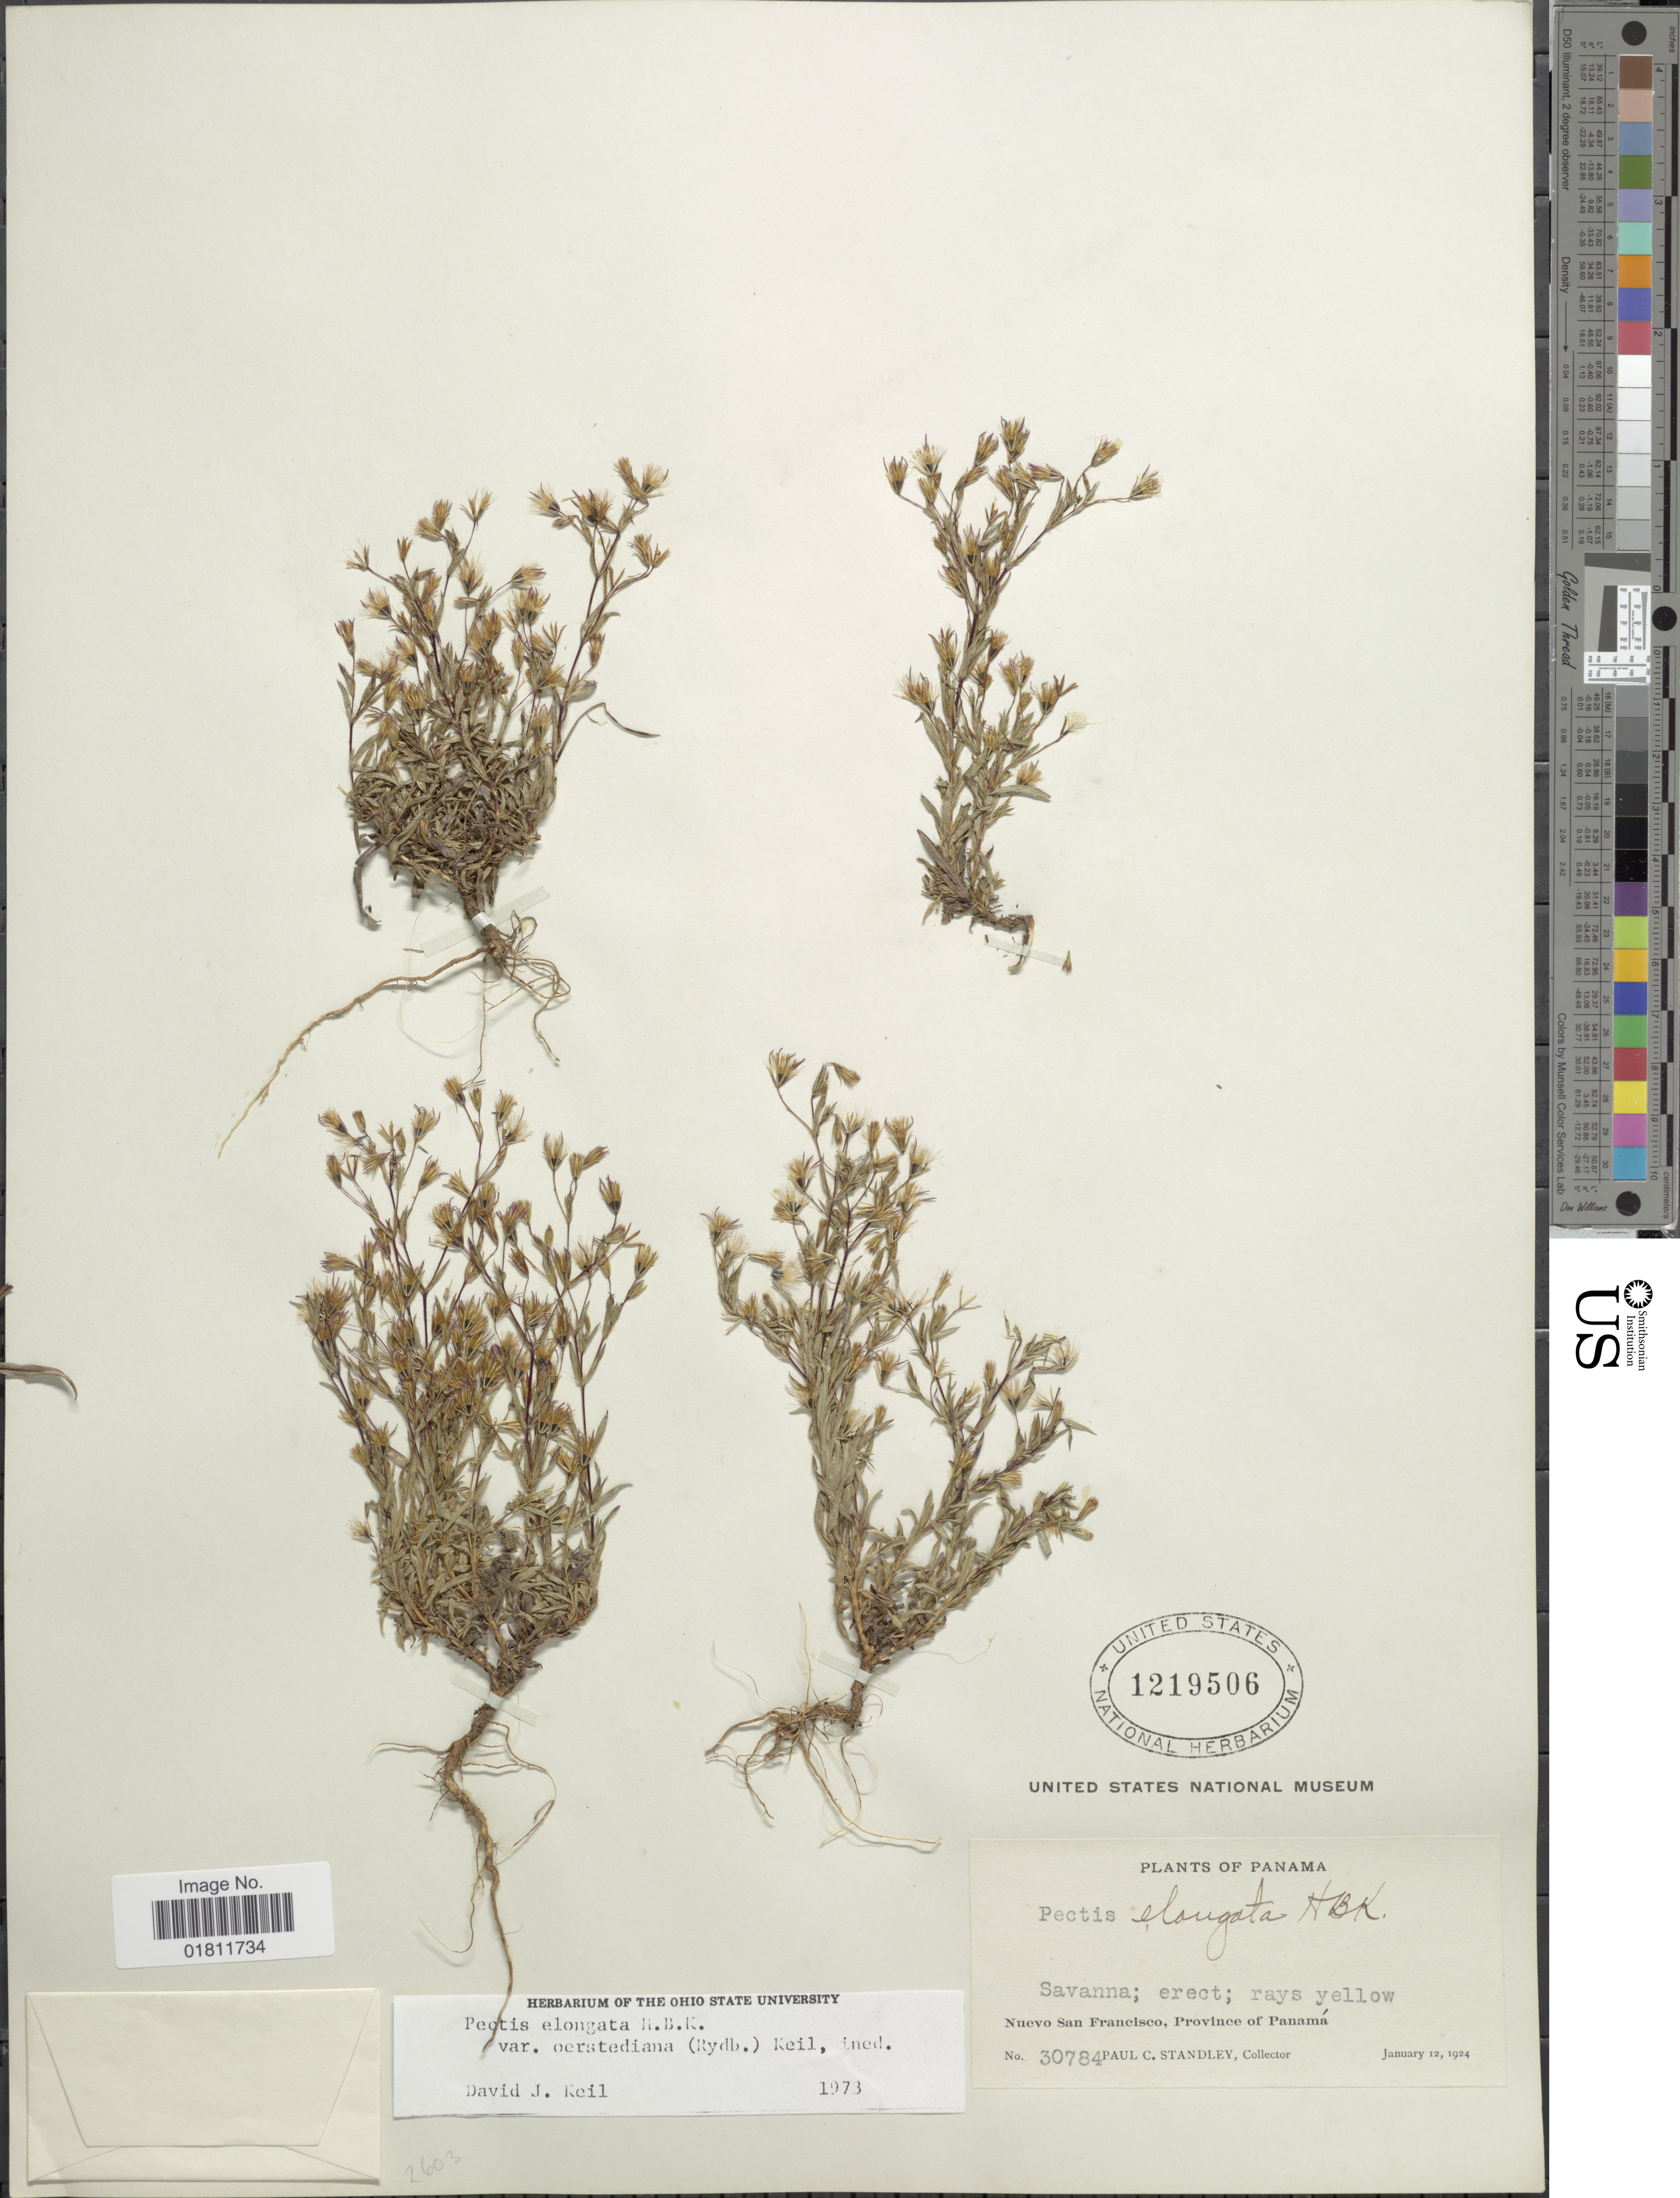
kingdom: Plantae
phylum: Tracheophyta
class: Magnoliopsida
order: Asterales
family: Asteraceae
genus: Pectis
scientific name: Pectis elongata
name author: Kunth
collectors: P. C. Standley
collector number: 30784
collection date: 1924-01-12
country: Panama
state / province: Panamá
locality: Nuevo San Francisco, province of Panama.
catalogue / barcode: US 1219506